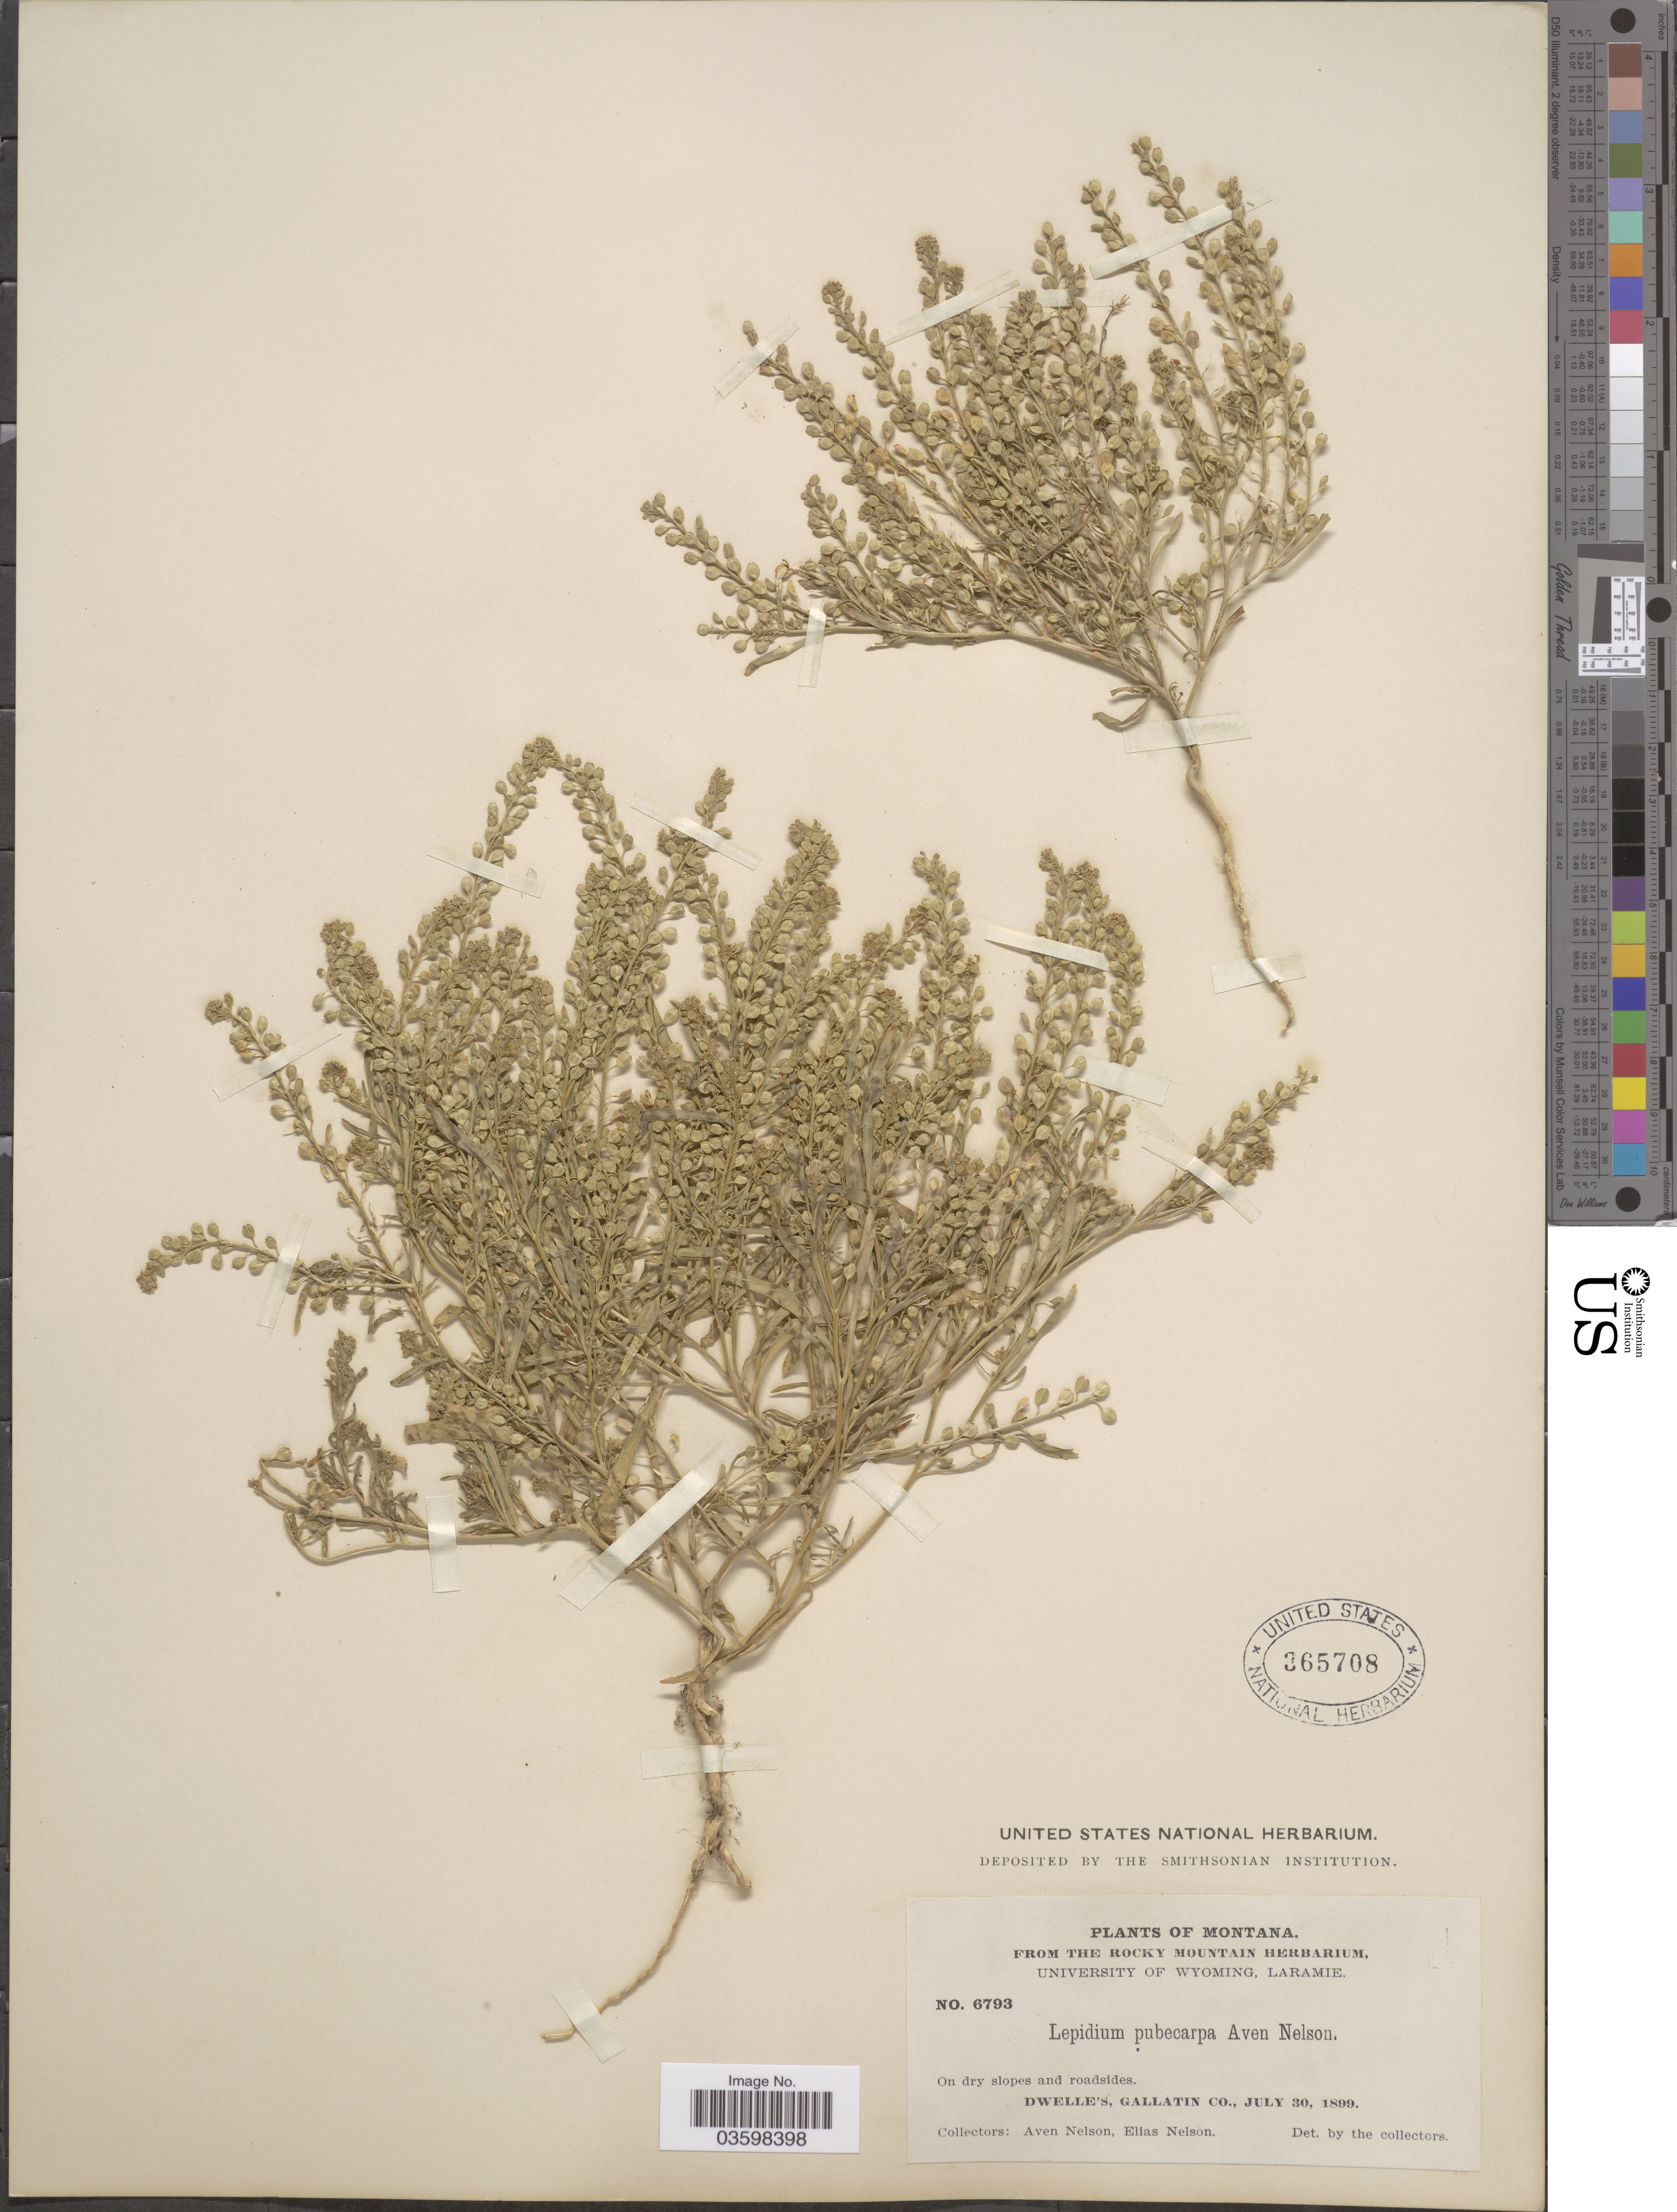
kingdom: Plantae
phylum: Tracheophyta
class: Magnoliopsida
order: Brassicales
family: Brassicaceae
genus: Lepidium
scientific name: Lepidium densiflorum var. pubecarpum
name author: (A. Nelson) Thell.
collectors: A. Nelson & E. Nelson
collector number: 6793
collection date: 1899-07-30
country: United States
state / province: Montana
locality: Dwelle's, Gallatin Co.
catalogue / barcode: US 365708